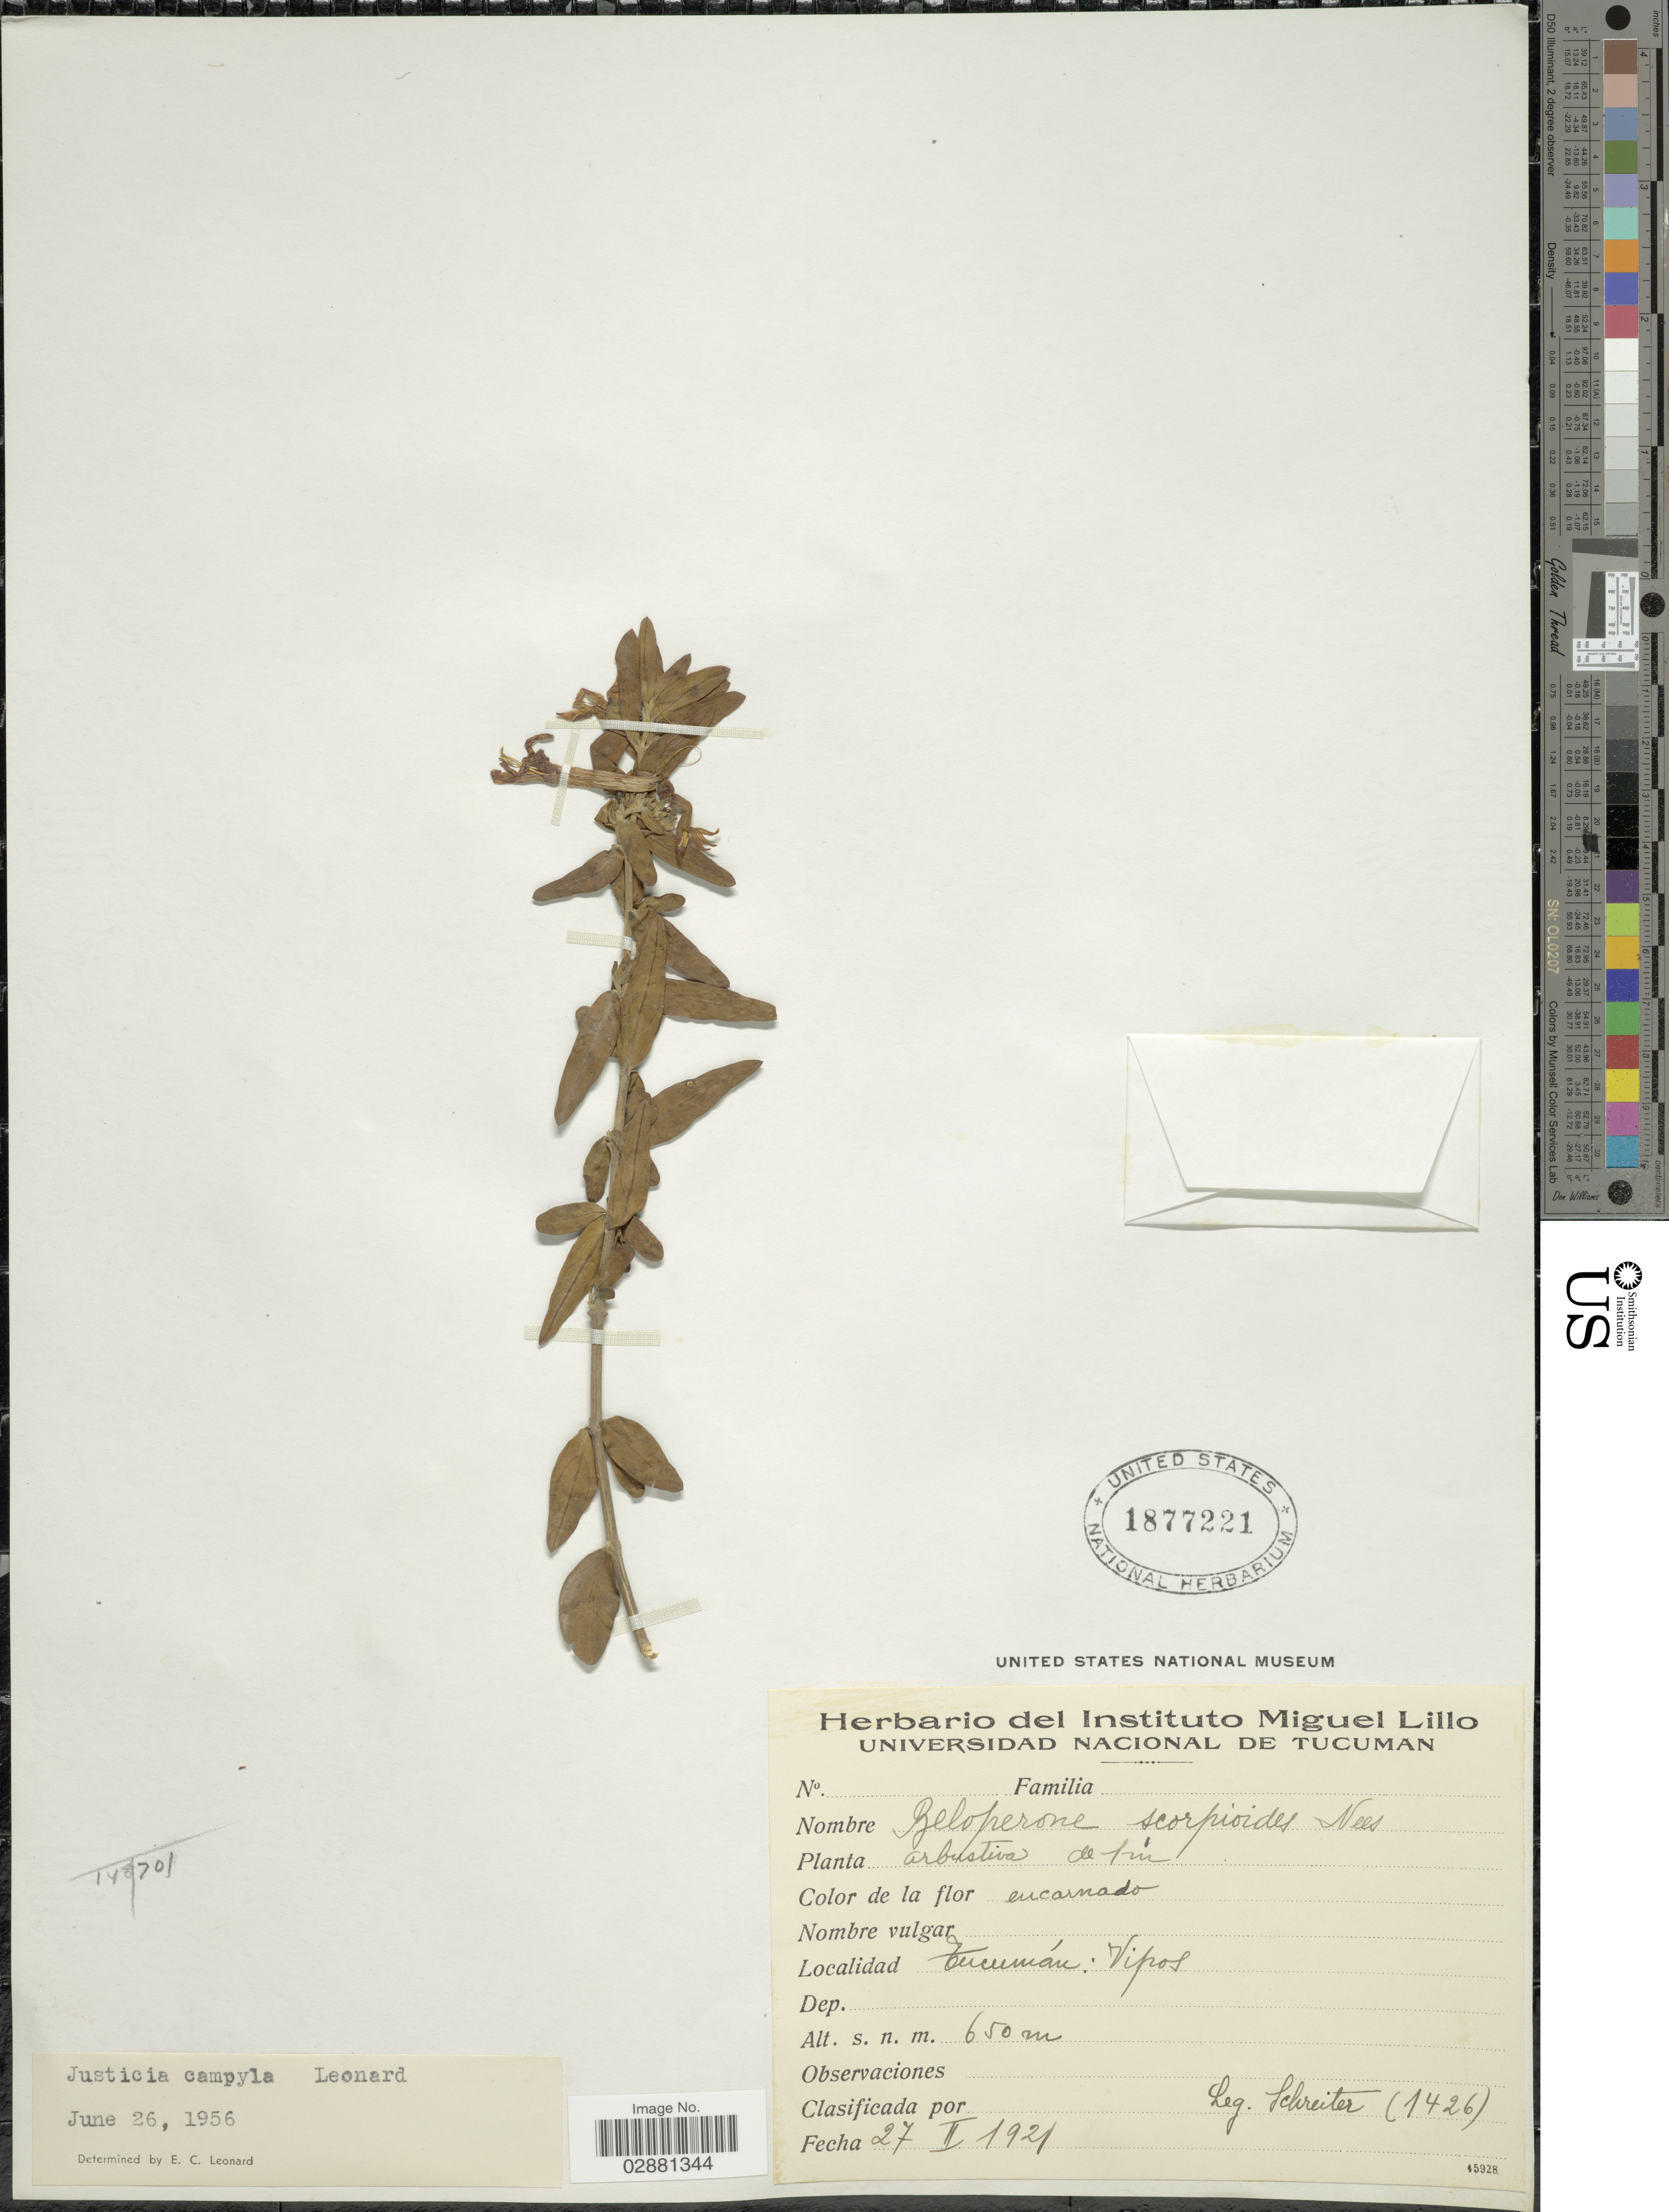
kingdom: Plantae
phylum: Tracheophyta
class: Magnoliopsida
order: Lamiales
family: Acanthaceae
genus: Justicia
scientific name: Justicia xylosteoides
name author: Griseb.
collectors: -. Schreiter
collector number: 1426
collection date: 1921-02-27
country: Argentina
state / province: Tucuman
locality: Tucumán: Vipos.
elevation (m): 650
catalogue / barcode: US 1877221